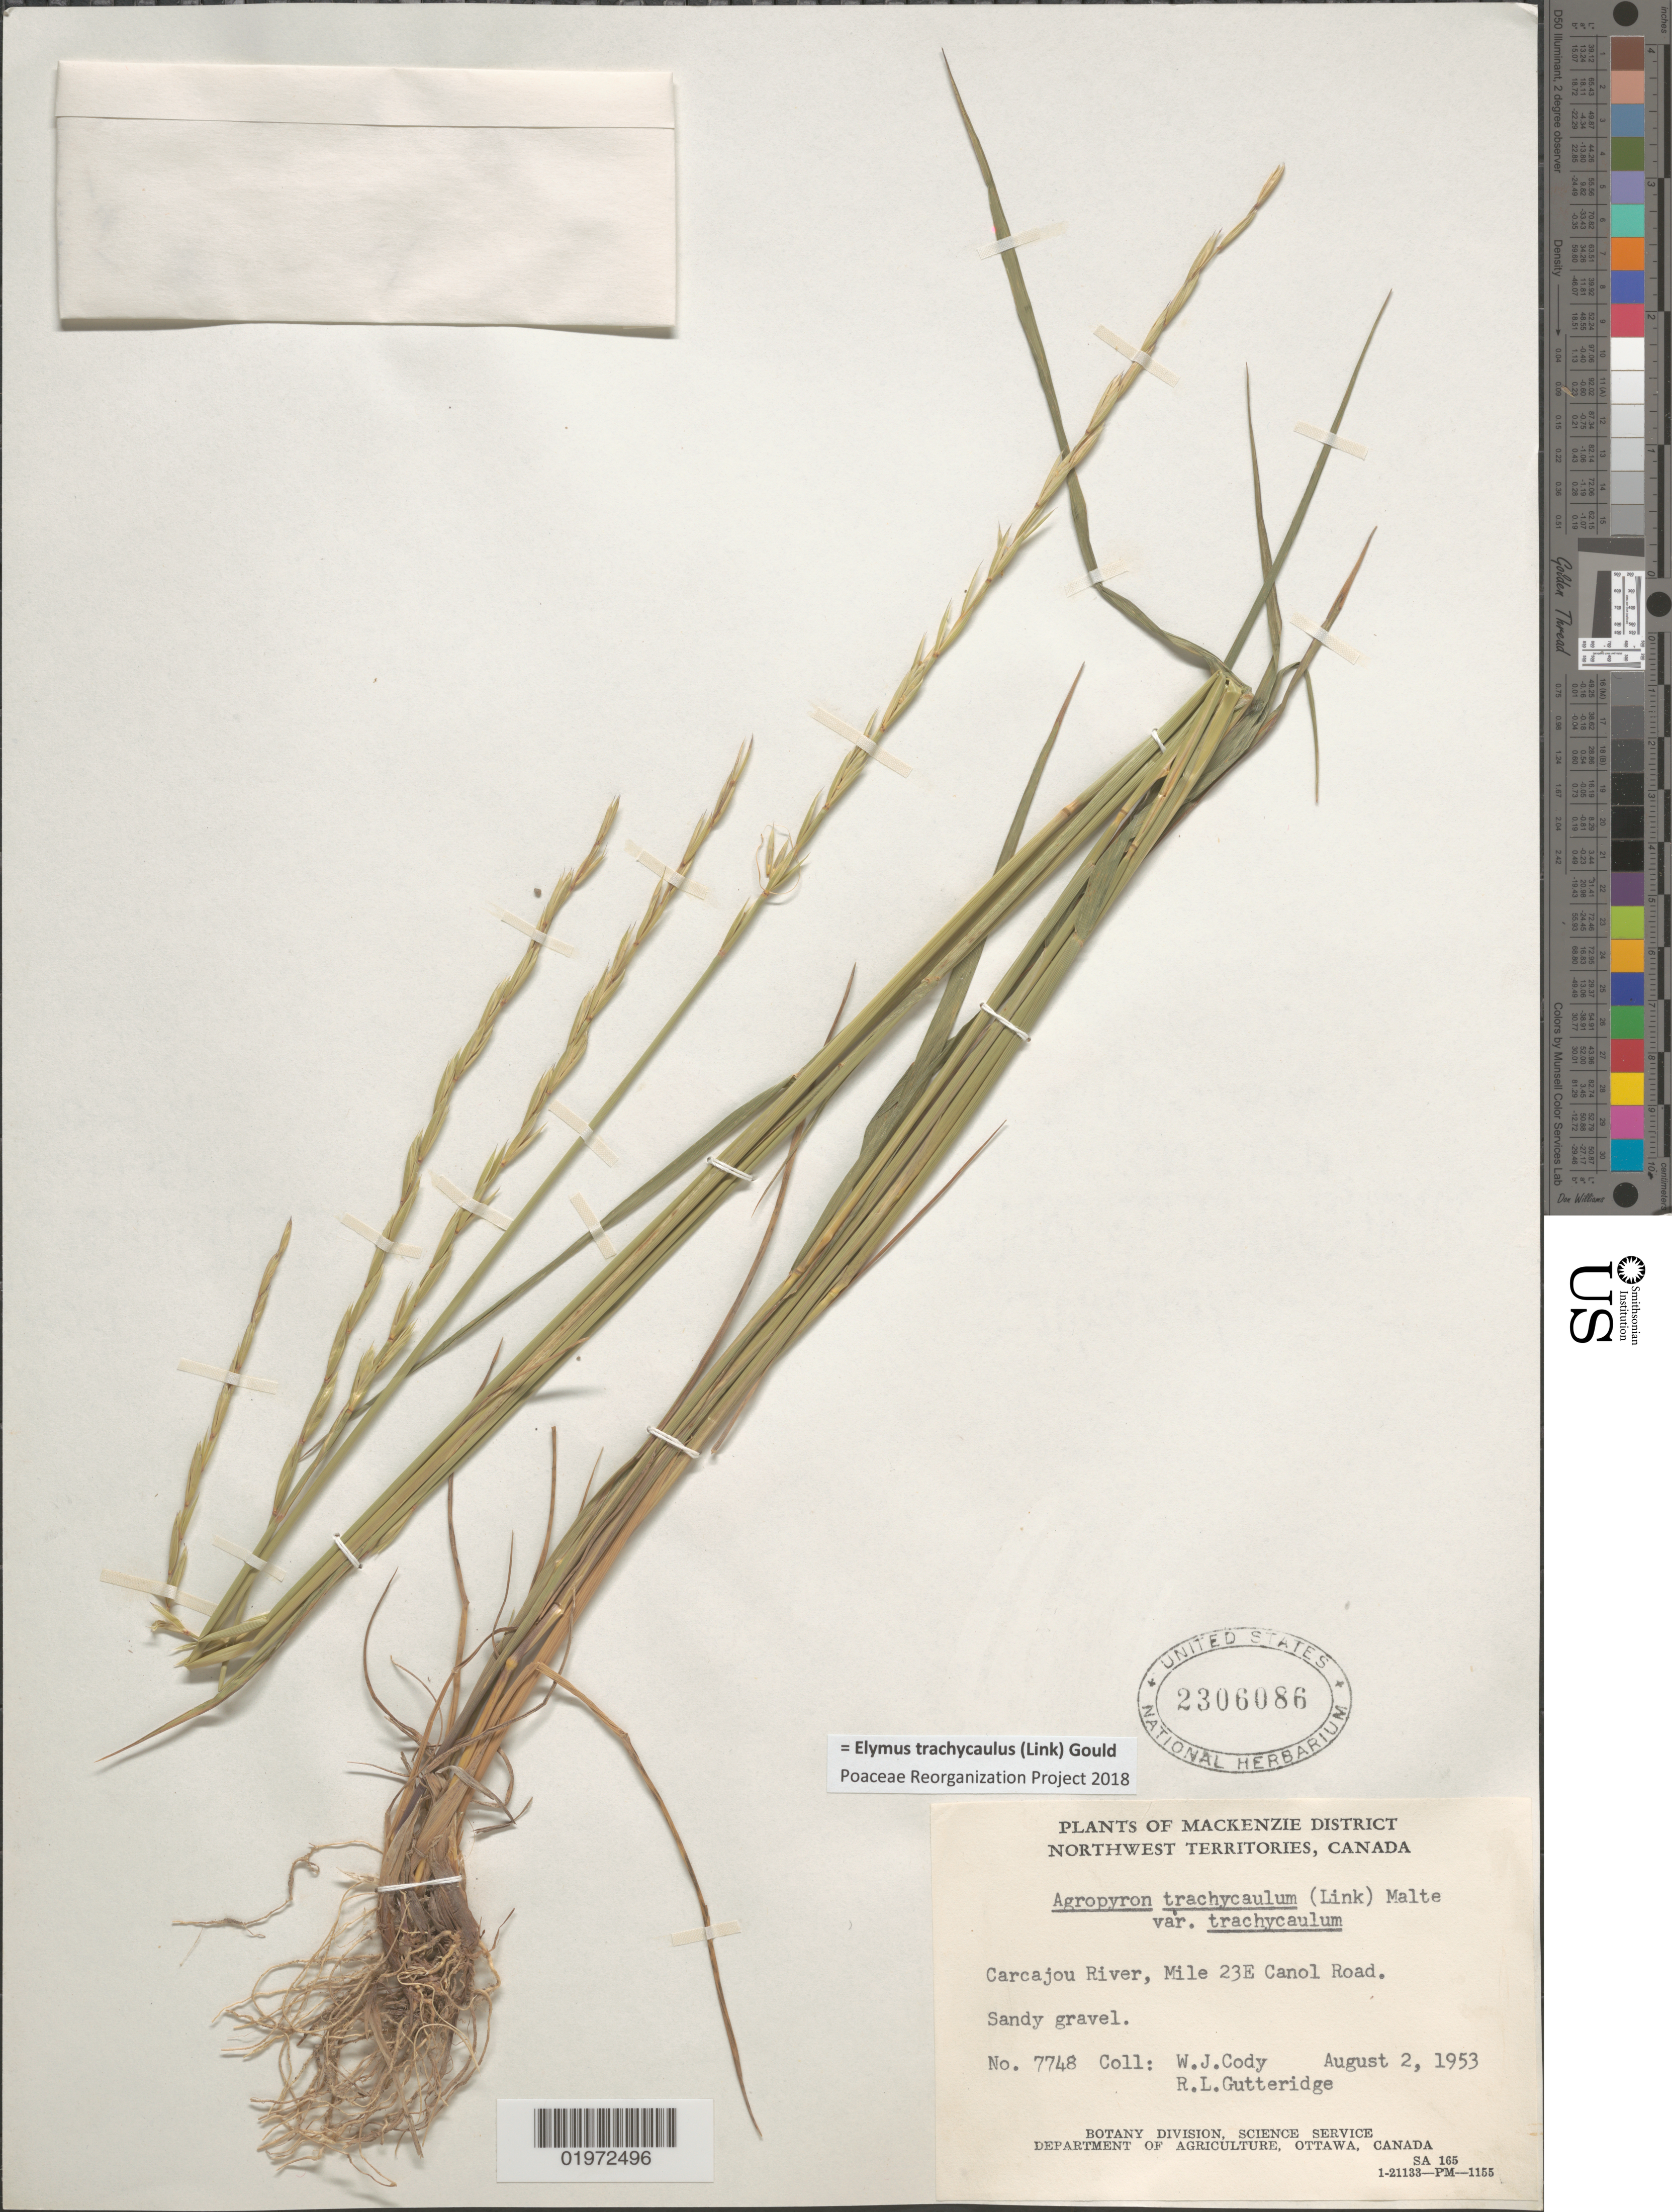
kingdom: Plantae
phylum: Tracheophyta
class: Liliopsida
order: Poales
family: Poaceae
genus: Elymus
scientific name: Elymus trachycaulus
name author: (Link) Gould ex Shinners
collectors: W. Cody & R. Gutteridge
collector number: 7748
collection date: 1953-08-02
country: Canada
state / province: Northwest Territories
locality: Mackenzie District. Carcajou River, Mile 23E Canol Road.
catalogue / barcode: US 2306086